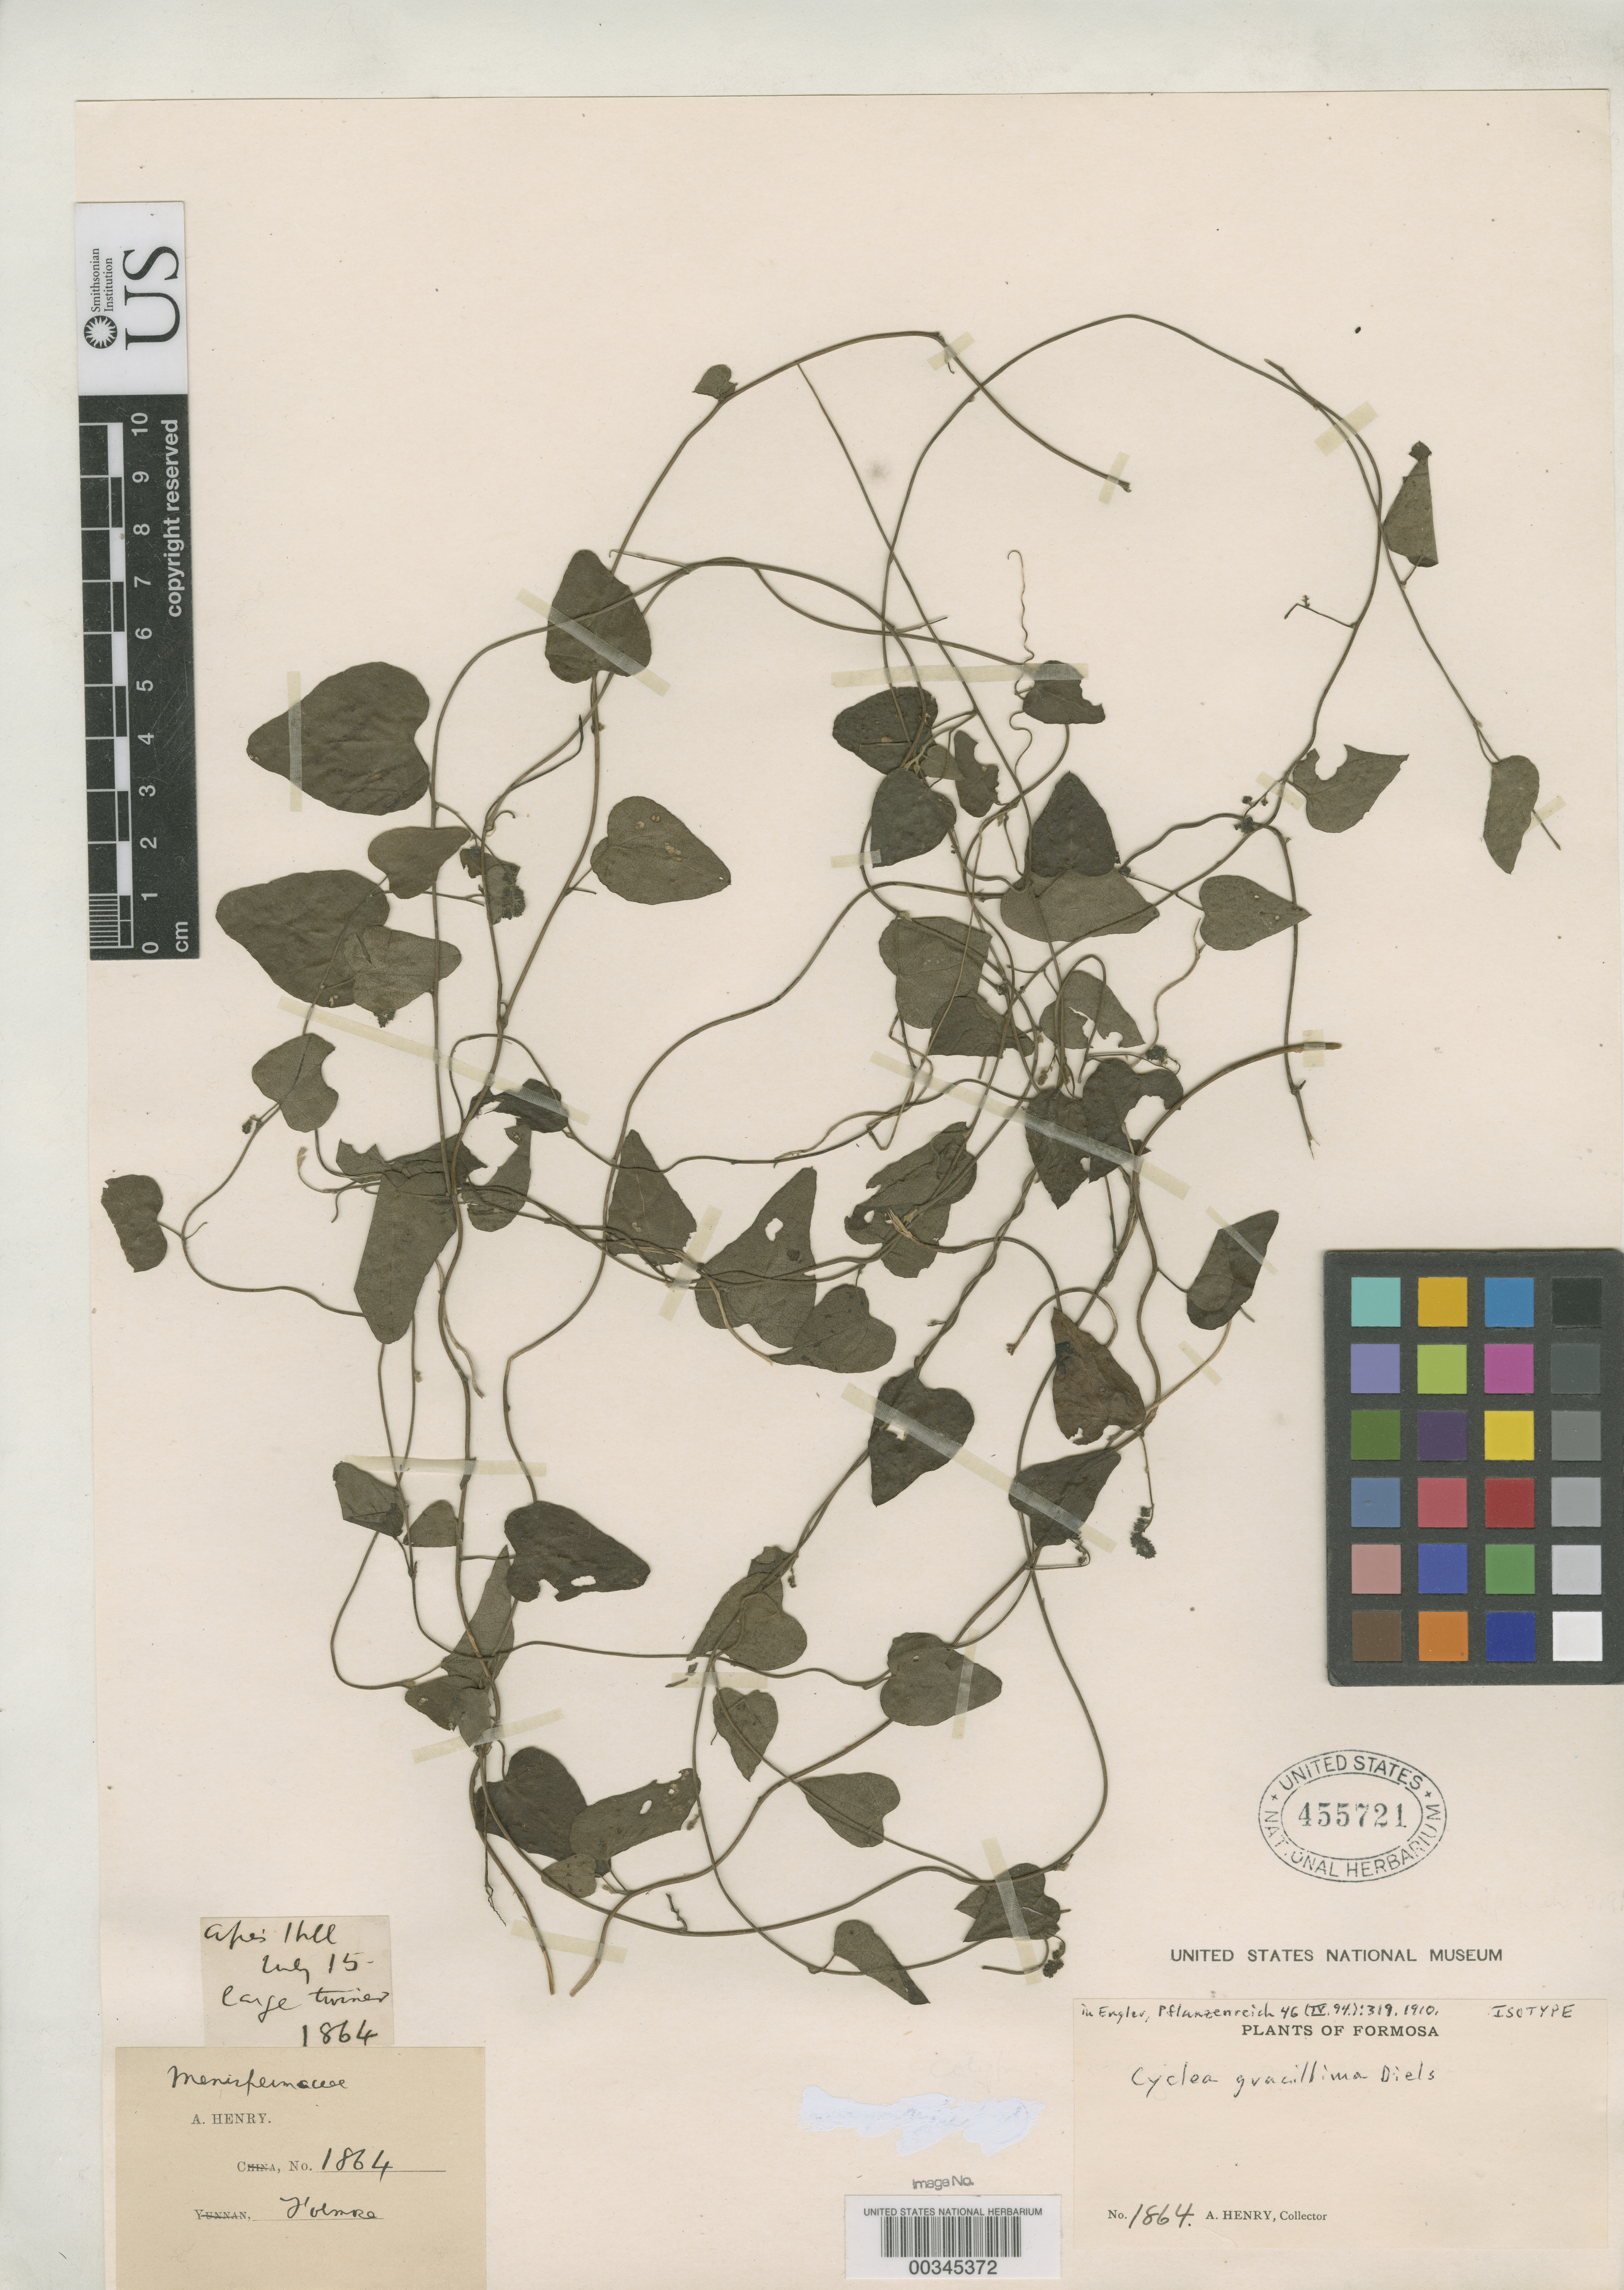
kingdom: Plantae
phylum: Tracheophyta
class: Magnoliopsida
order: Ranunculales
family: Menispermaceae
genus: Cyclea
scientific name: Cyclea gracillima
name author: Diels in Engl.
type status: Isotype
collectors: A. Henry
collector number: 1864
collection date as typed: Jul 15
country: Taiwan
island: Taiwan [Formosa]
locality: Ape's HIll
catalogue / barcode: US 455721